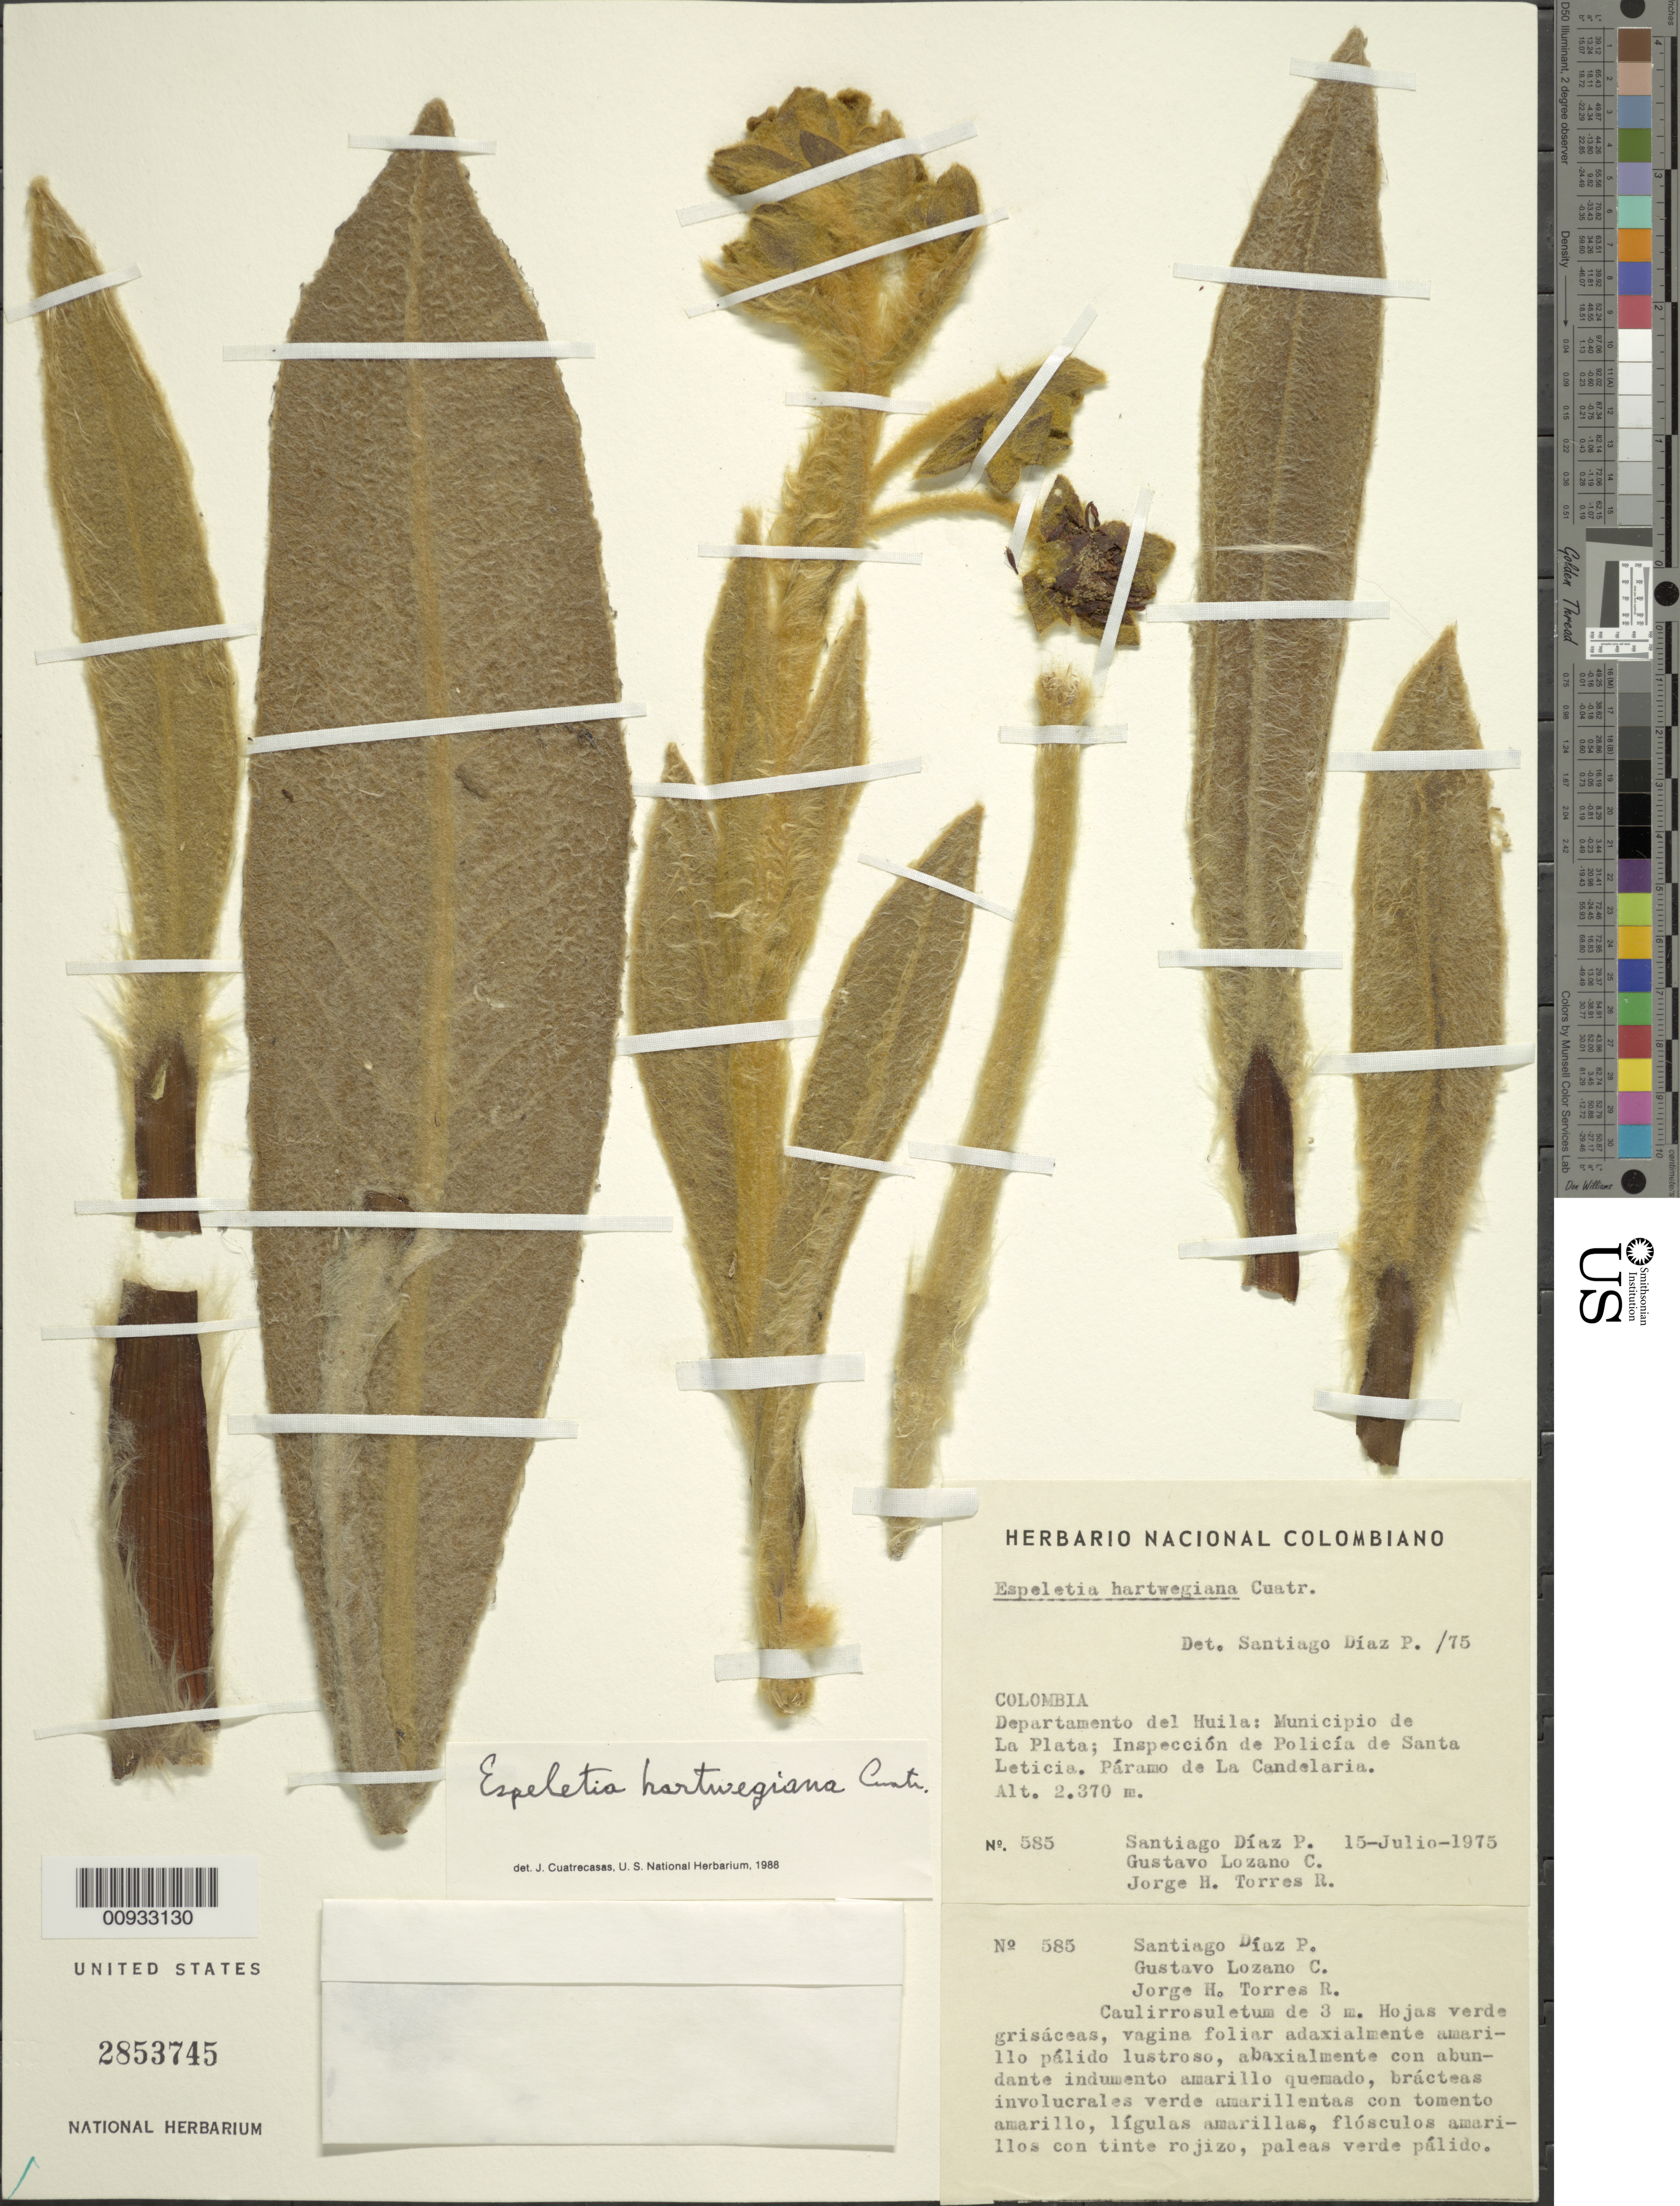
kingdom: Plantae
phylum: Tracheophyta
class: Magnoliopsida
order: Asterales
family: Asteraceae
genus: Espeletia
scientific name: Espeletia hartwegiana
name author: Sch. Bip. ex Cuatrec.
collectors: S. Díaz Píedrahíta, G. Lozano-Contreras & J. H. Torres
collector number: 585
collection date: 1975-07-15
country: Colombia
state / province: Huila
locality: Departamento de Huila:Municipio de La Plata; Inspeccion de Policia de Santa Leticia, Paramo de La Candelaria.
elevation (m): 2370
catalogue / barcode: US 2853745